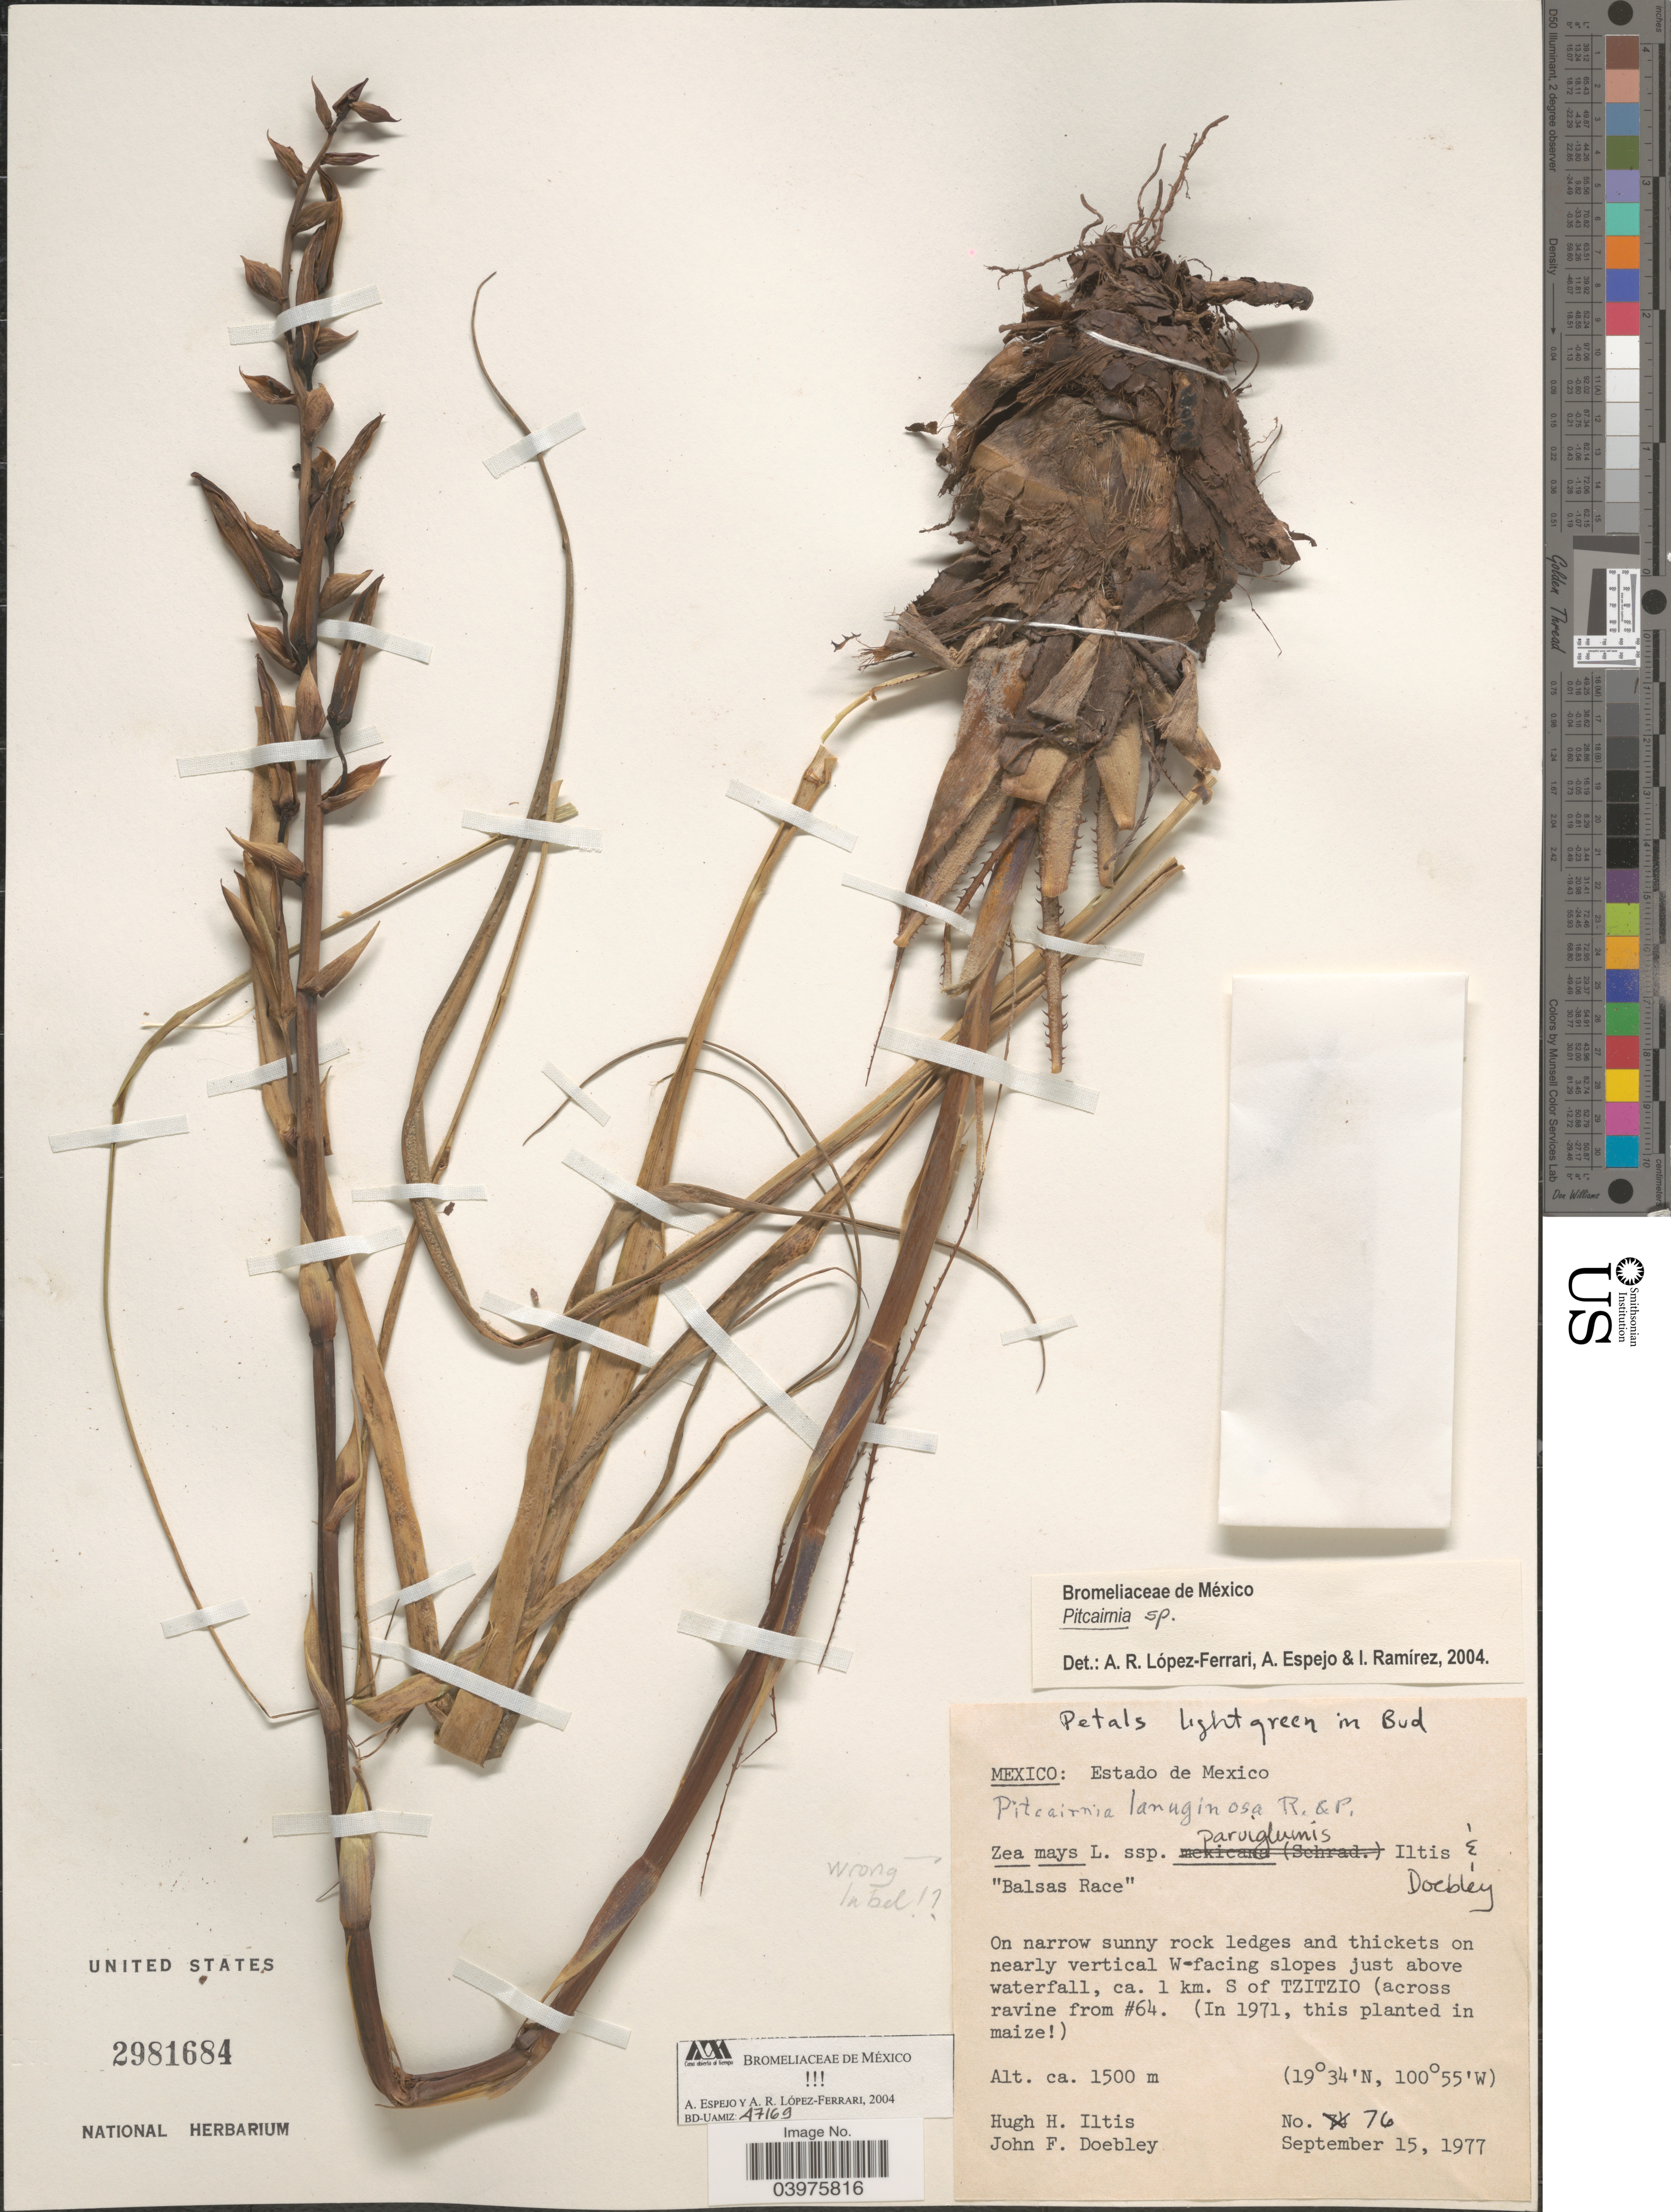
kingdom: Plantae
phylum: Tracheophyta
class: Liliopsida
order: Poales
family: Bromeliaceae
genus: Pitcairnia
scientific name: Pitcairnia sp.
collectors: H. H. Iltis & J. F. Doebley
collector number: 76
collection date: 1977-09-15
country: Mexico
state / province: México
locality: On nearly vertical W-facing slopes just above waterfall, ca. 1 km. S of Tzitzio (across ravine from #64.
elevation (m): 1500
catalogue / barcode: US 2981684